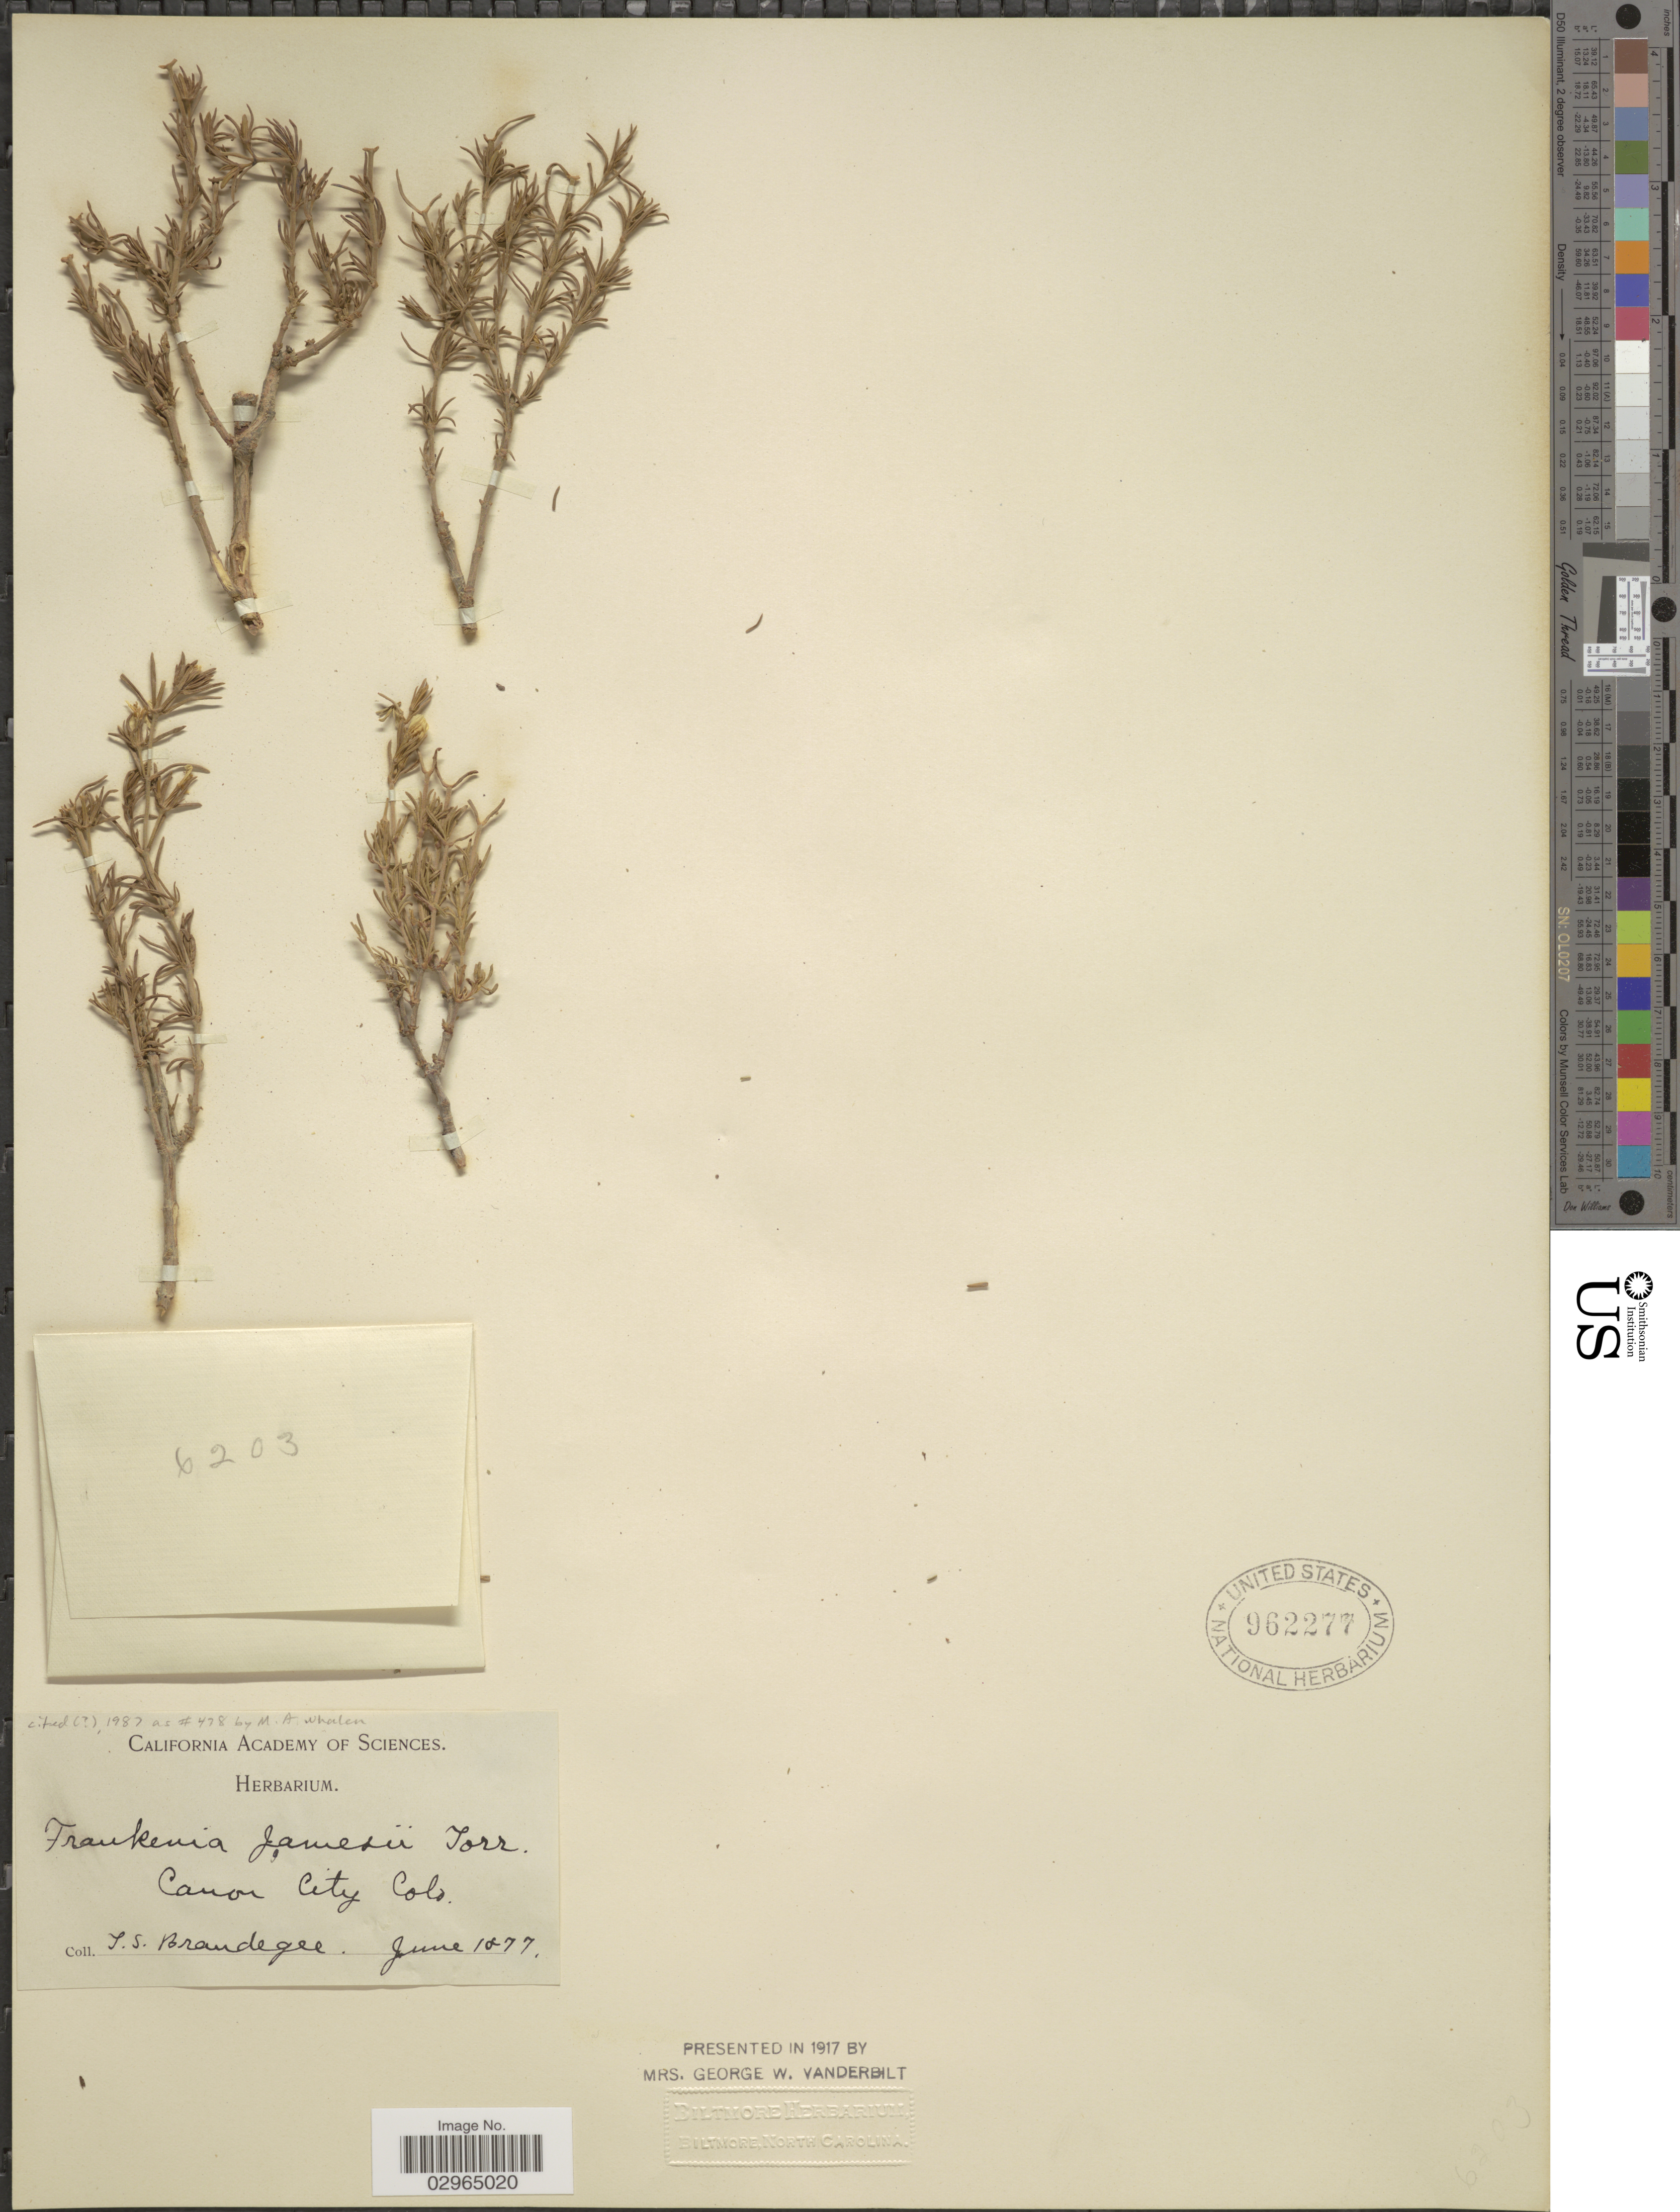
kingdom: Plantae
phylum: Tracheophyta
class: Magnoliopsida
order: Caryophyllales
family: Frankeniaceae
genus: Frankenia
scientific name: Frankenia jamesii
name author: Torr.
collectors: T. S. Brandegee (herbarium)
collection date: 1877-06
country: United States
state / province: Colorado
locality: Canon City.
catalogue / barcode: US 962277